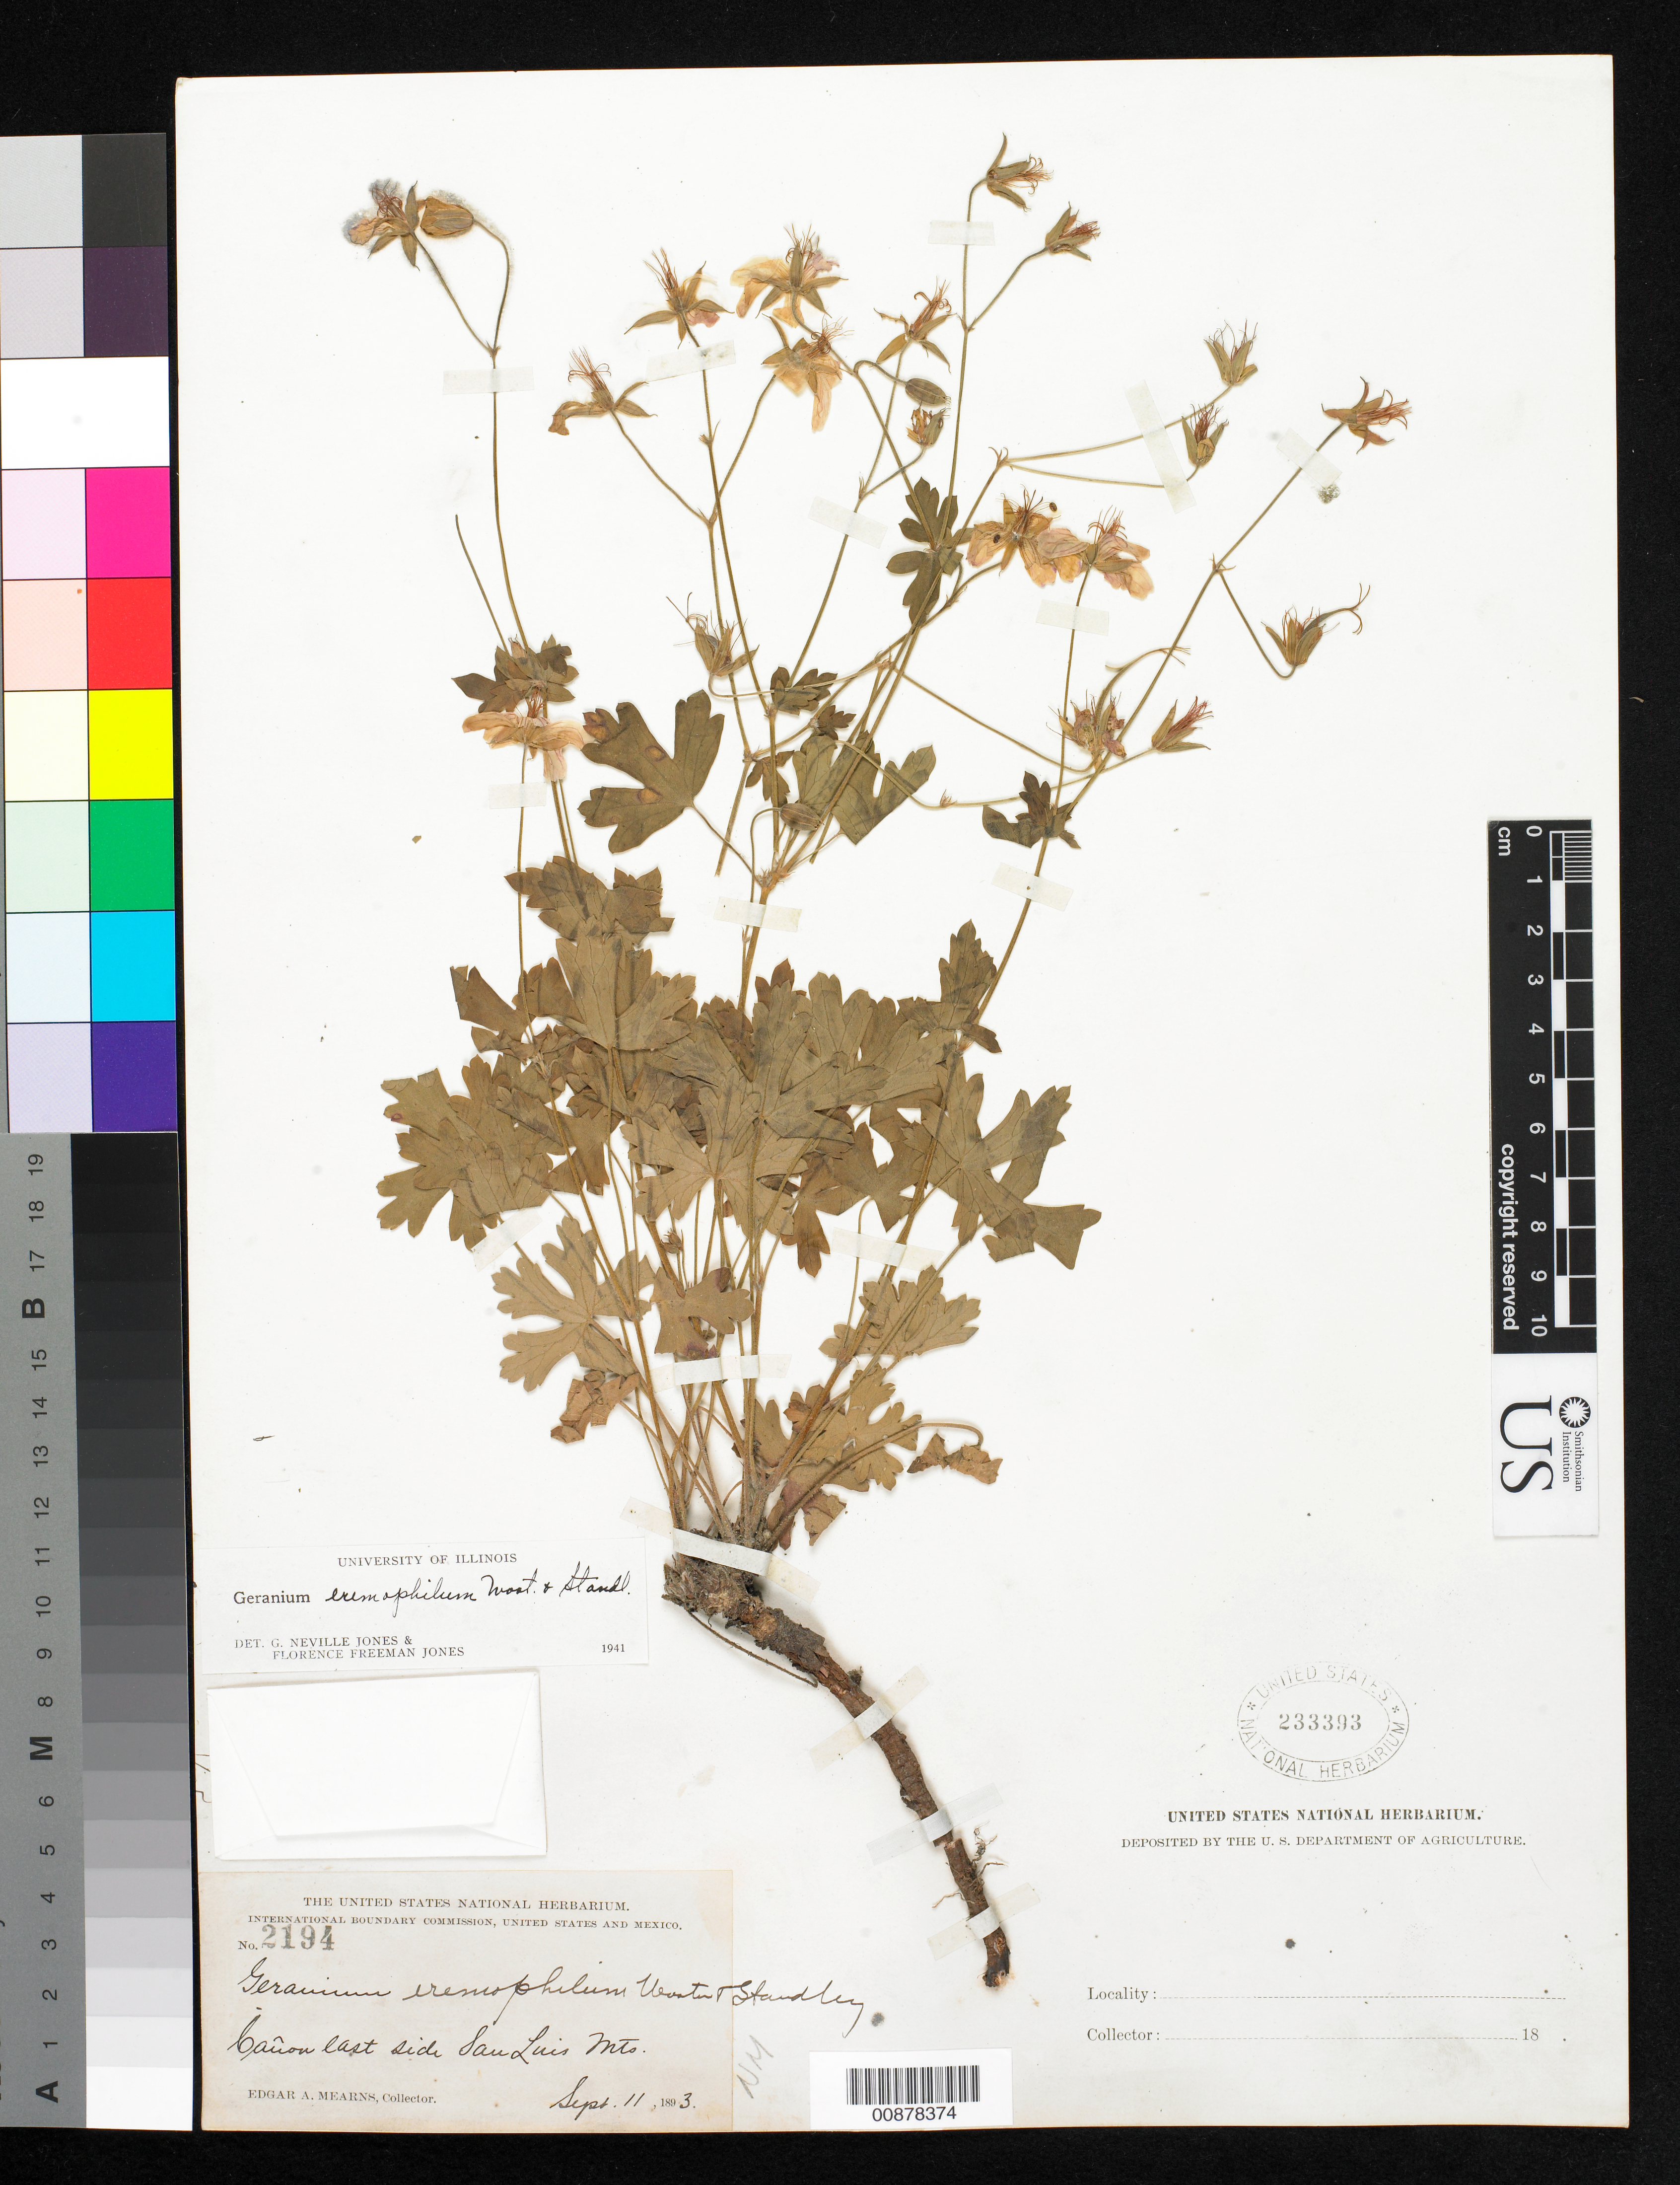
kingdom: Plantae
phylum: Tracheophyta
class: Magnoliopsida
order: Geraniales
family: Geraniaceae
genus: Geranium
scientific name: Geranium caespitosum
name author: E. James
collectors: E. A. Mearns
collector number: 2194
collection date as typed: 11 Sep 1893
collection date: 1893-09-11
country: United States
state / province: New Mexico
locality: Cañon east side San Luis Mts.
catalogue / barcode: US 233393